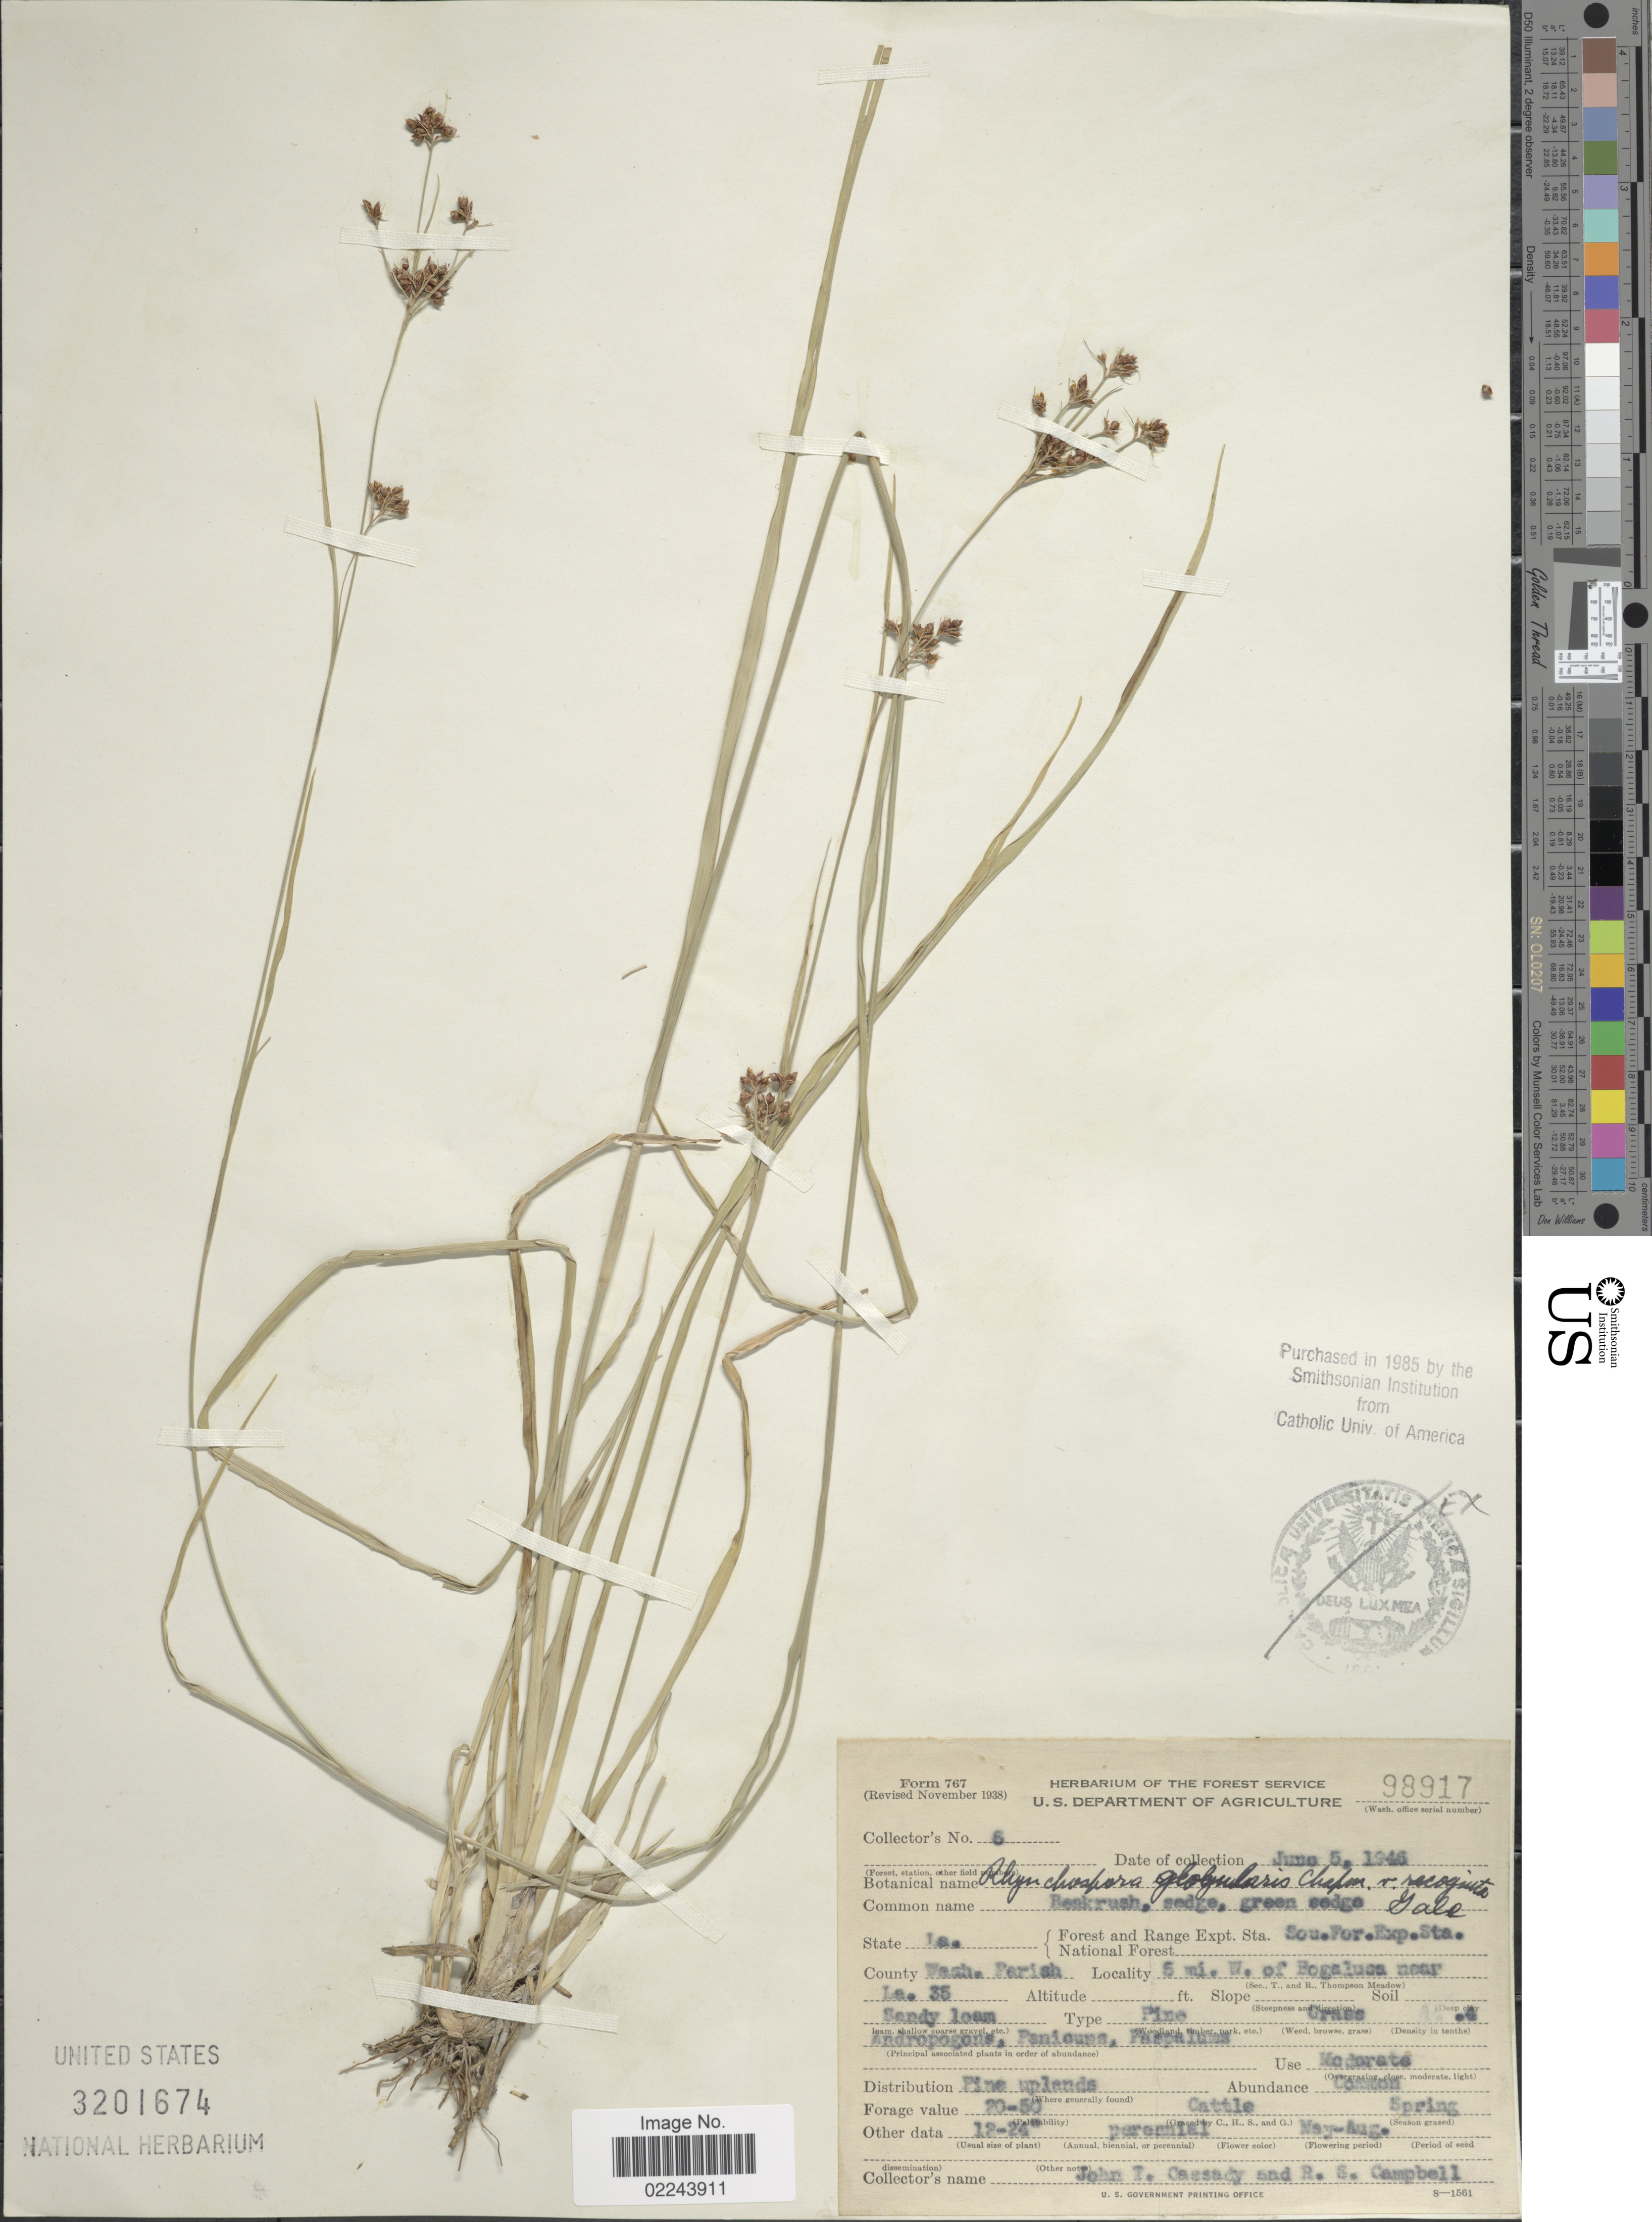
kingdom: Plantae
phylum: Tracheophyta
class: Liliopsida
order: Poales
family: Cyperaceae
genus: Rhynchospora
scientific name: Rhynchospora recognita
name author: (Gale) Kral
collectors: J. Cassady & R. S. Campbell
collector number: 6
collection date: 1946-06-05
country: United States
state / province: Louisiana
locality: La, County Wash. Parish, 5 mi W of Bogalusa near La. 35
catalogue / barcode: US 3201674